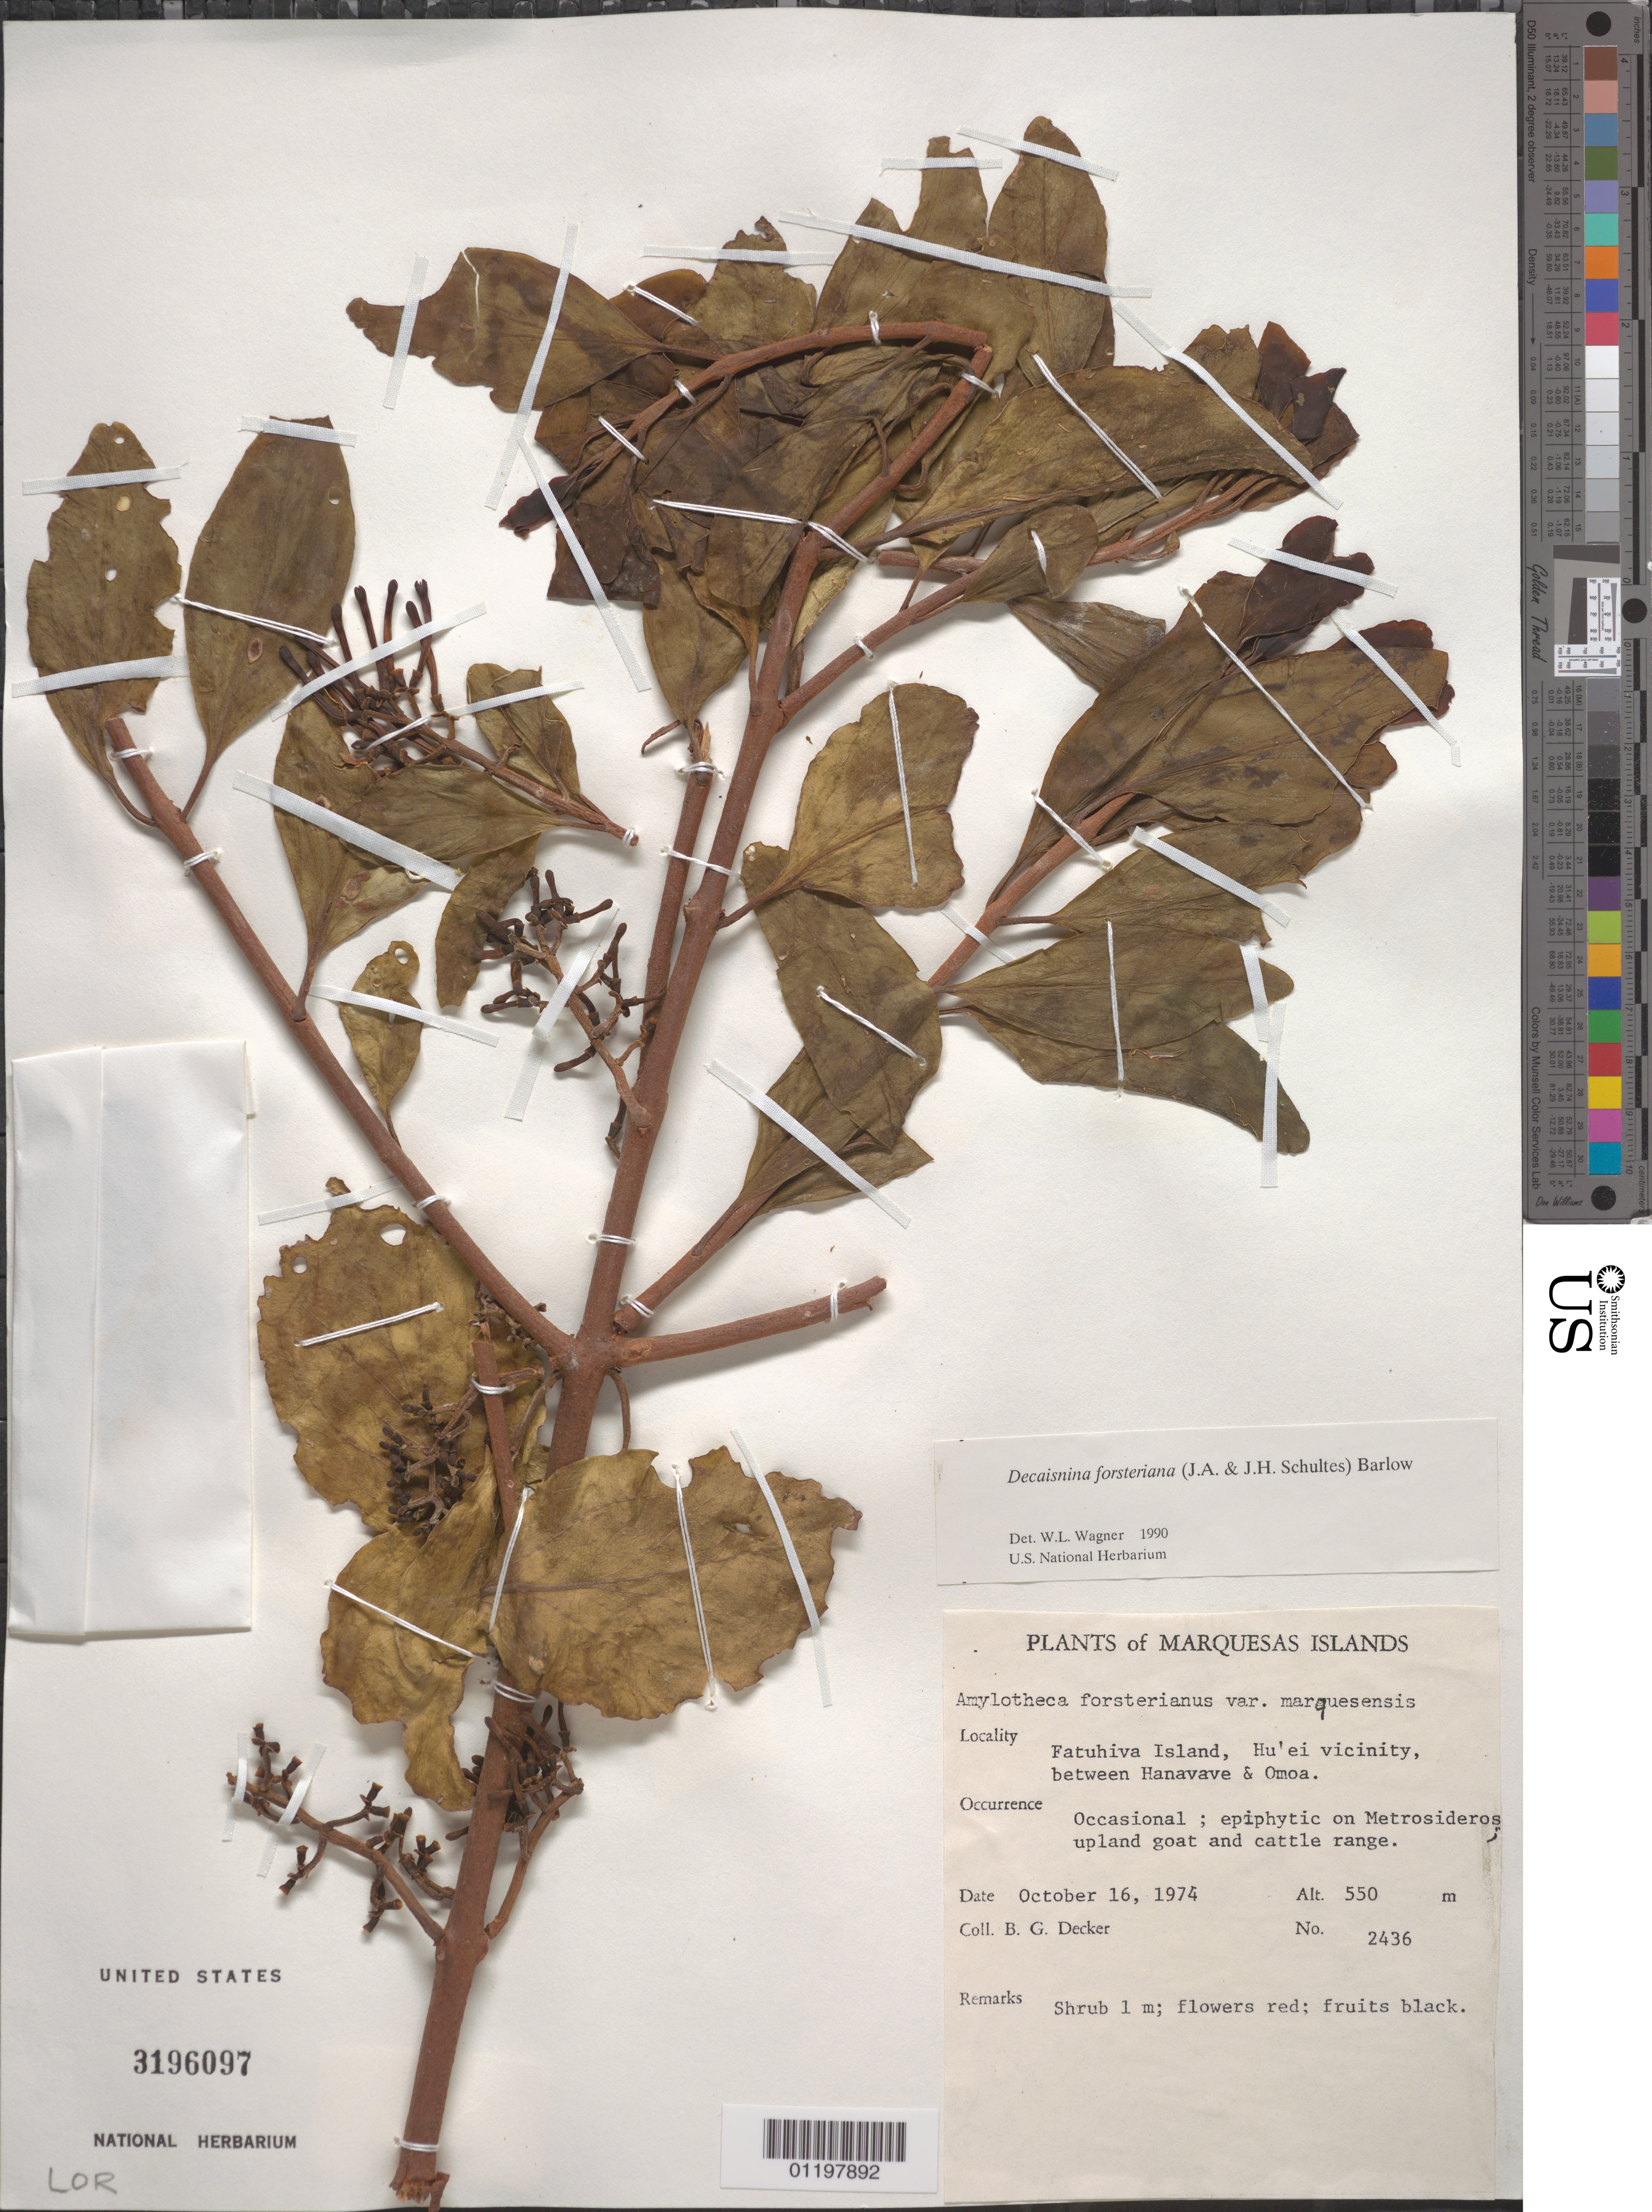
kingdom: Plantae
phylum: Tracheophyta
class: Magnoliopsida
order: Santalales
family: Loranthaceae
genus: Decaisnina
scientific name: Decaisnina forsteriana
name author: (Schult. & Schult. f.) Barlow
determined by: Wagner, W. L., (BOT), Smithsonian Institution - National Museum of Natural History (UNITED STATES)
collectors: B. G. Decker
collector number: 2436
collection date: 1974-10-16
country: French Polynesia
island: Fatu Hiva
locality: Hu'ei vicinity, between Hanavave and 'Omo'a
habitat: Epiphytic on Metrosideros; upland goat and cattle range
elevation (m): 550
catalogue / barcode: US 3196097